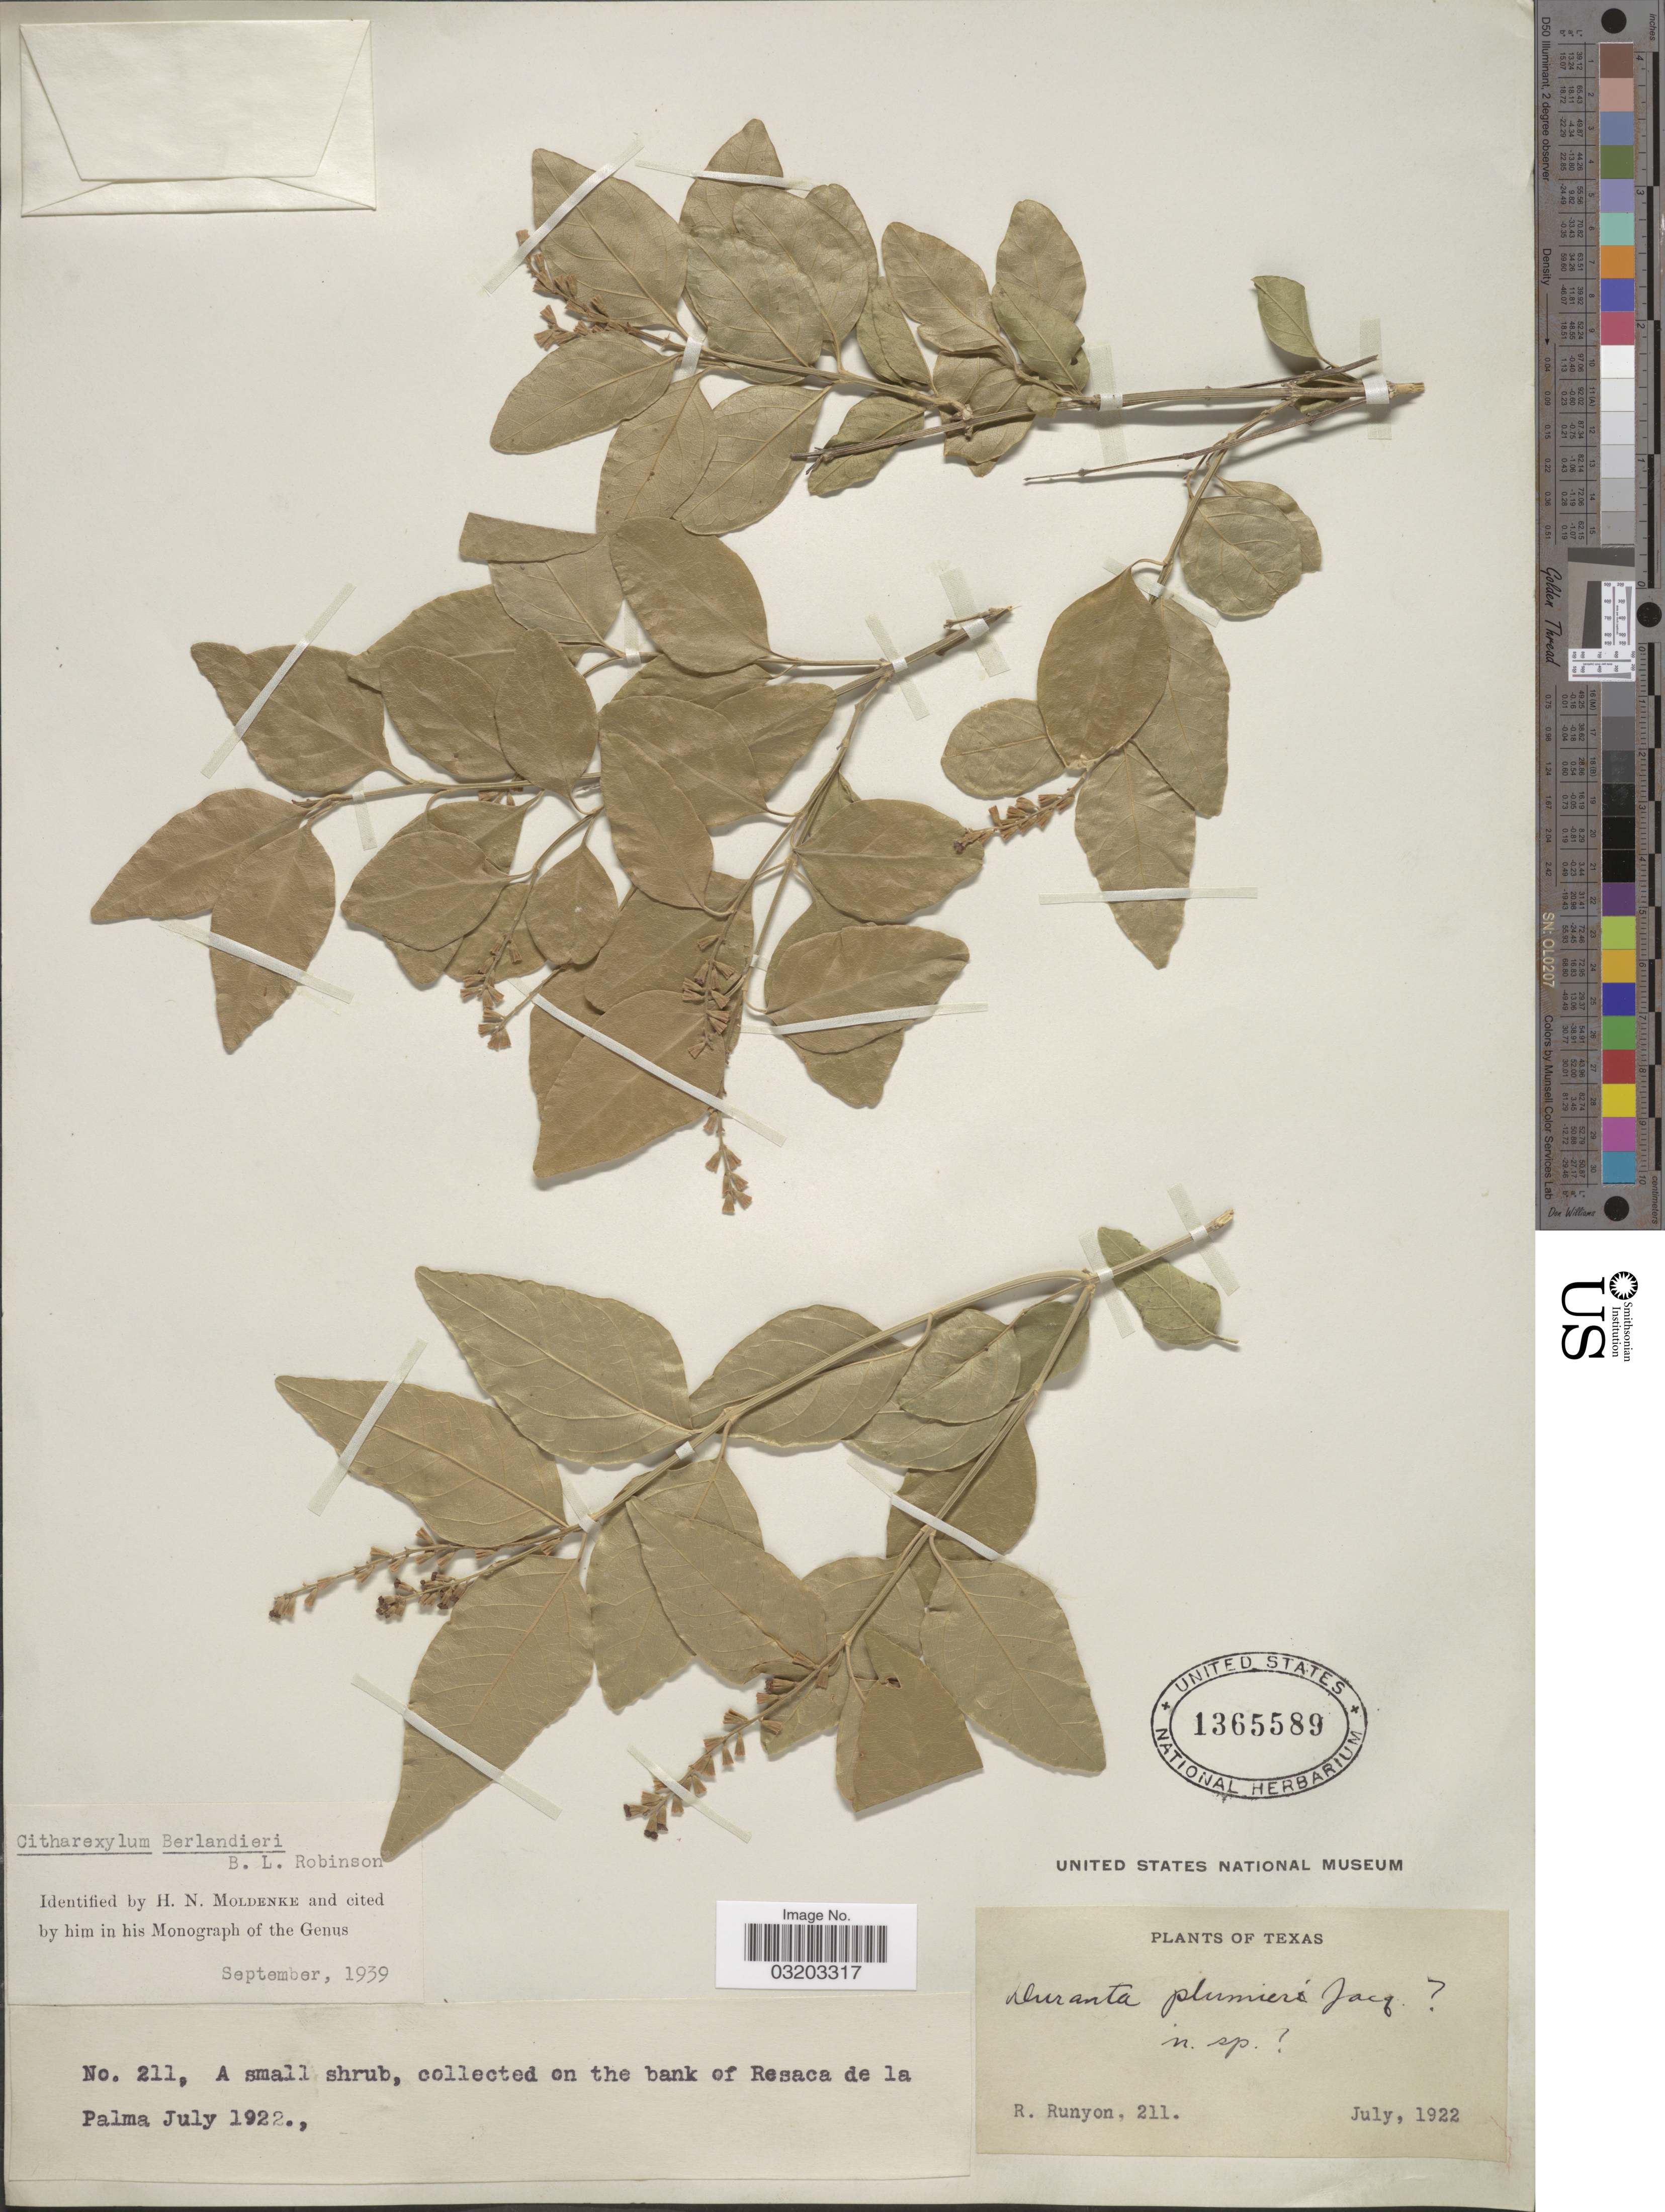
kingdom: Plantae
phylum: Tracheophyta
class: Magnoliopsida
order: Lamiales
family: Verbenaceae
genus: Citharexylum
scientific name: Citharexylum berlandieri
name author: B.L. Rob.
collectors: R. Runyon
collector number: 211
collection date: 1922-07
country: United States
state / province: Texas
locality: On the bank of Resaca de la Palma.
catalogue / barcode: US 1365589